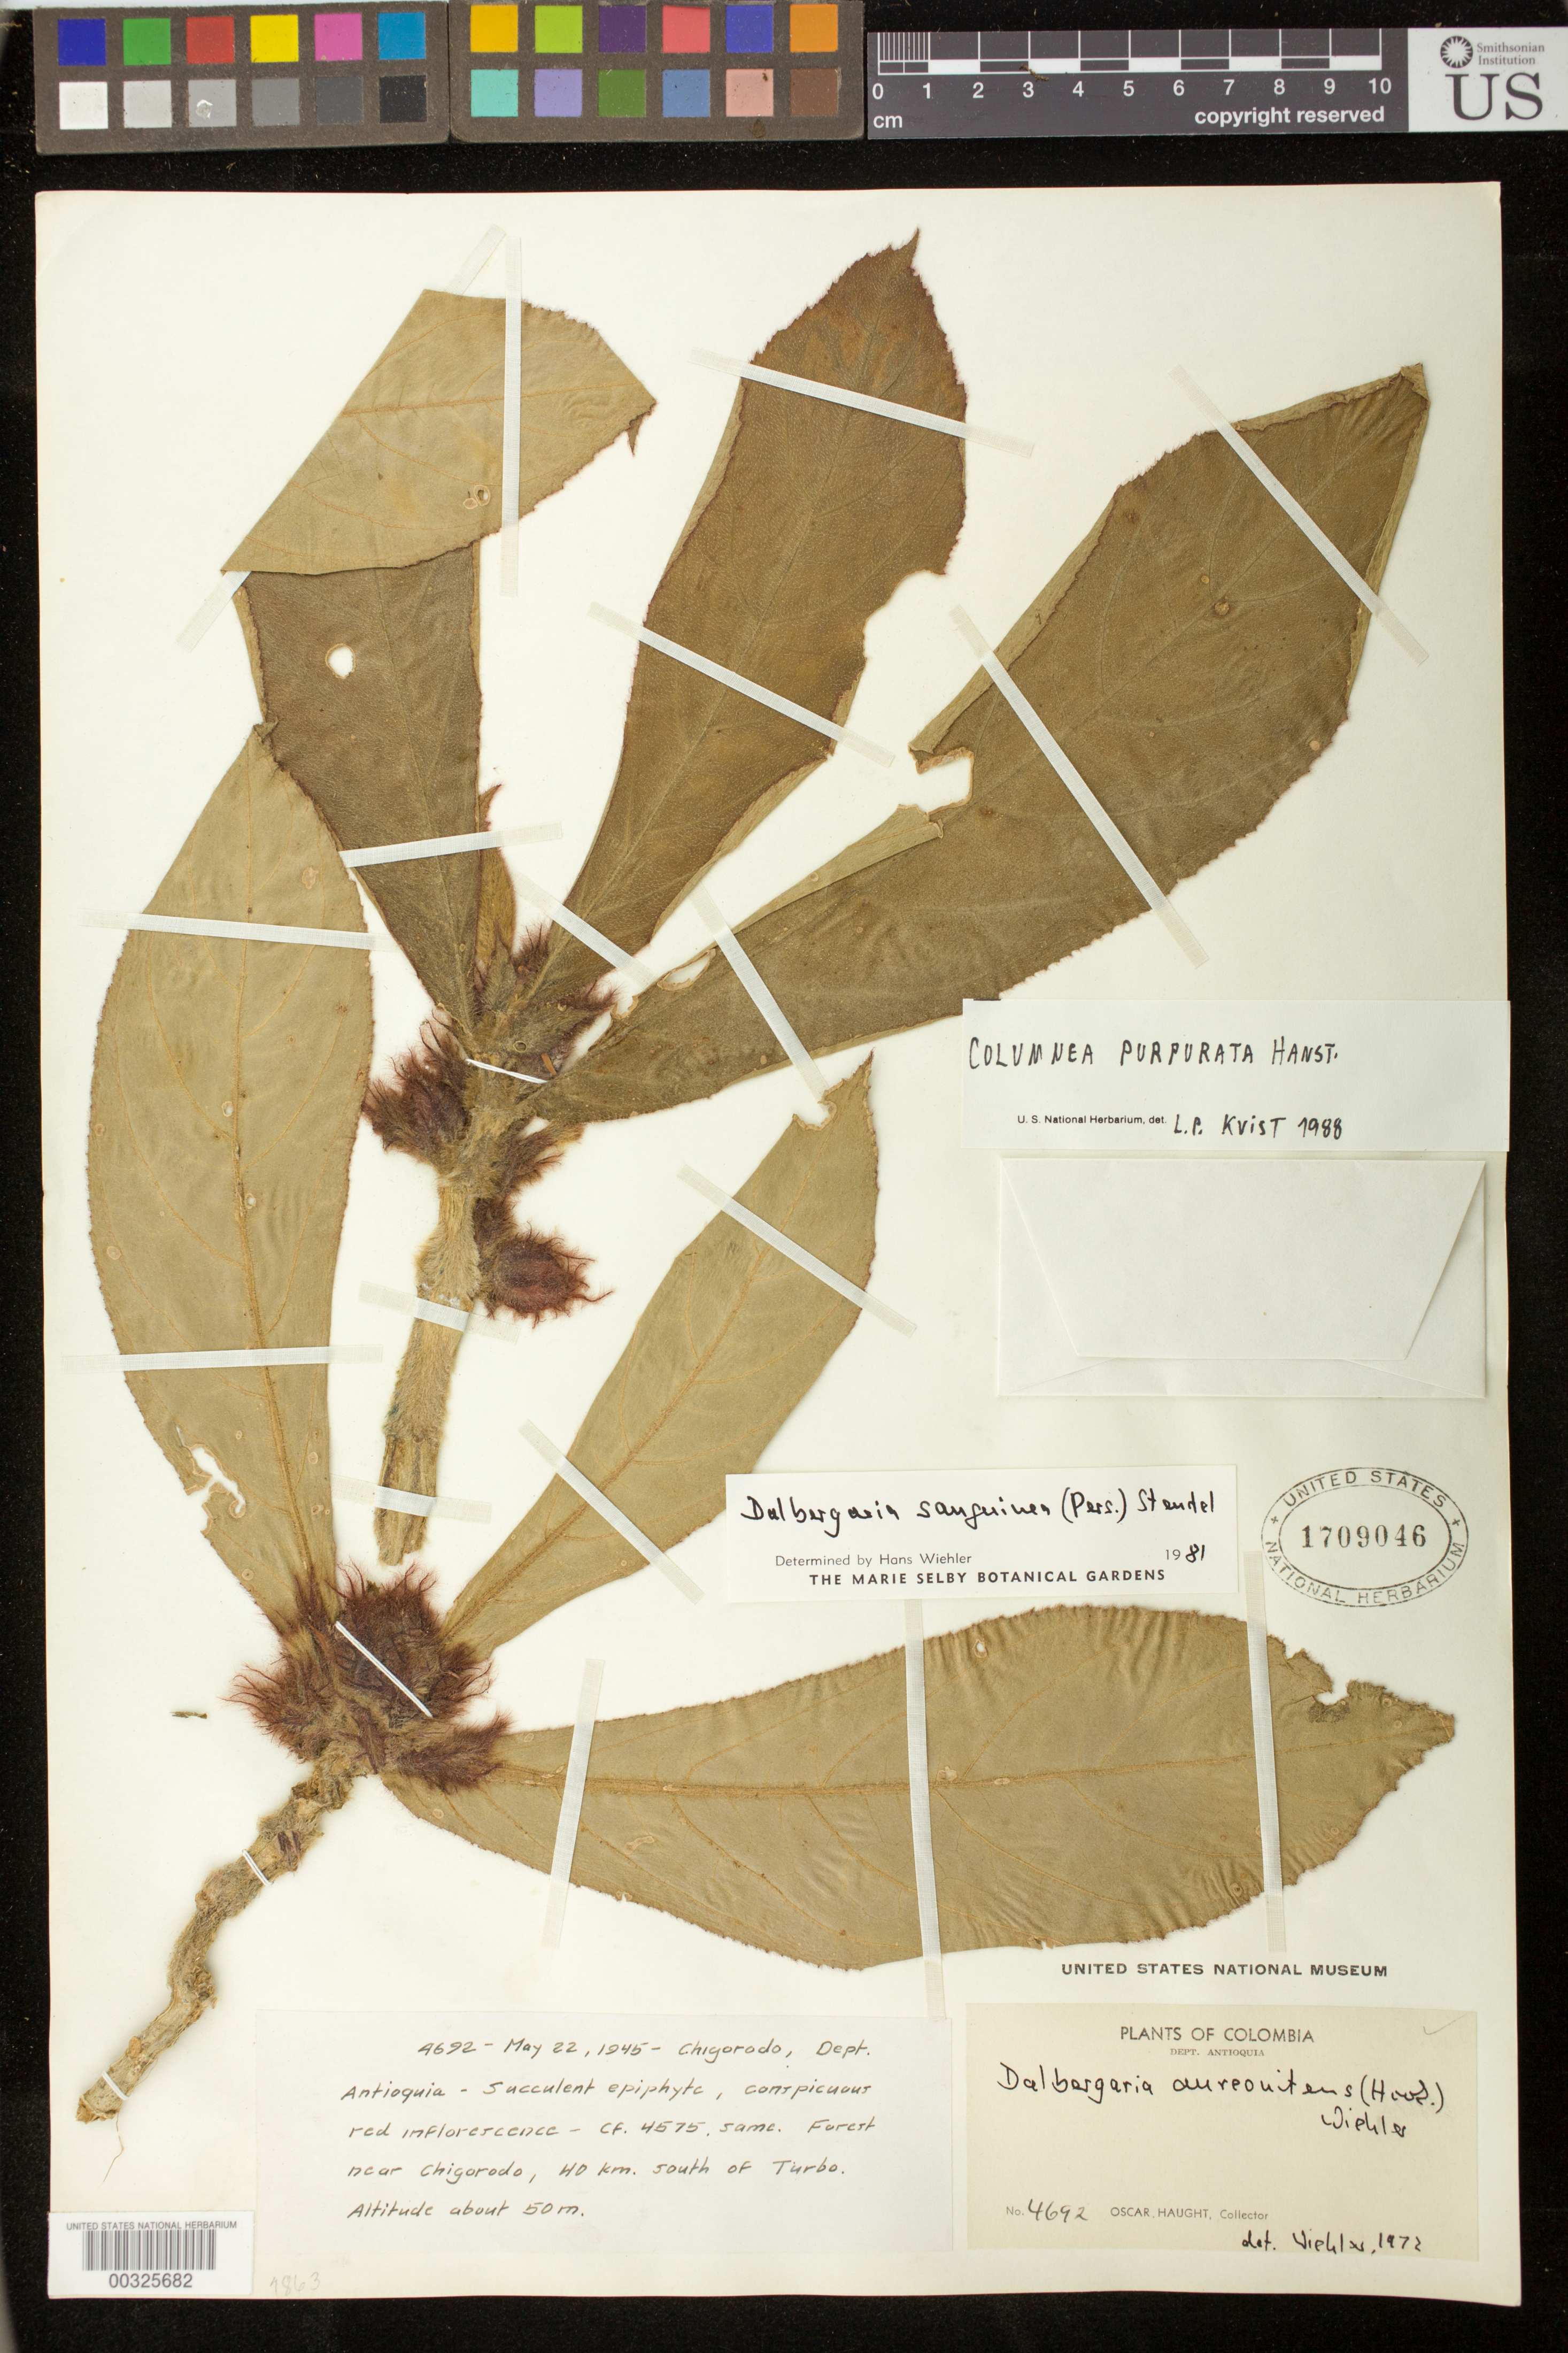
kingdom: Plantae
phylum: Tracheophyta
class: Magnoliopsida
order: Lamiales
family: Gesneriaceae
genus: Columnea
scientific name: Columnea purpurata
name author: Hanst.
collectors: O. L. Haught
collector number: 4692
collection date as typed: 22 May 1945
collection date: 1945-05-22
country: Colombia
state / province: Antioquia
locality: Chigorodo, near Chigorodo, 40 km S of Turbo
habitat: Forest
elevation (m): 50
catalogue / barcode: US 1709046